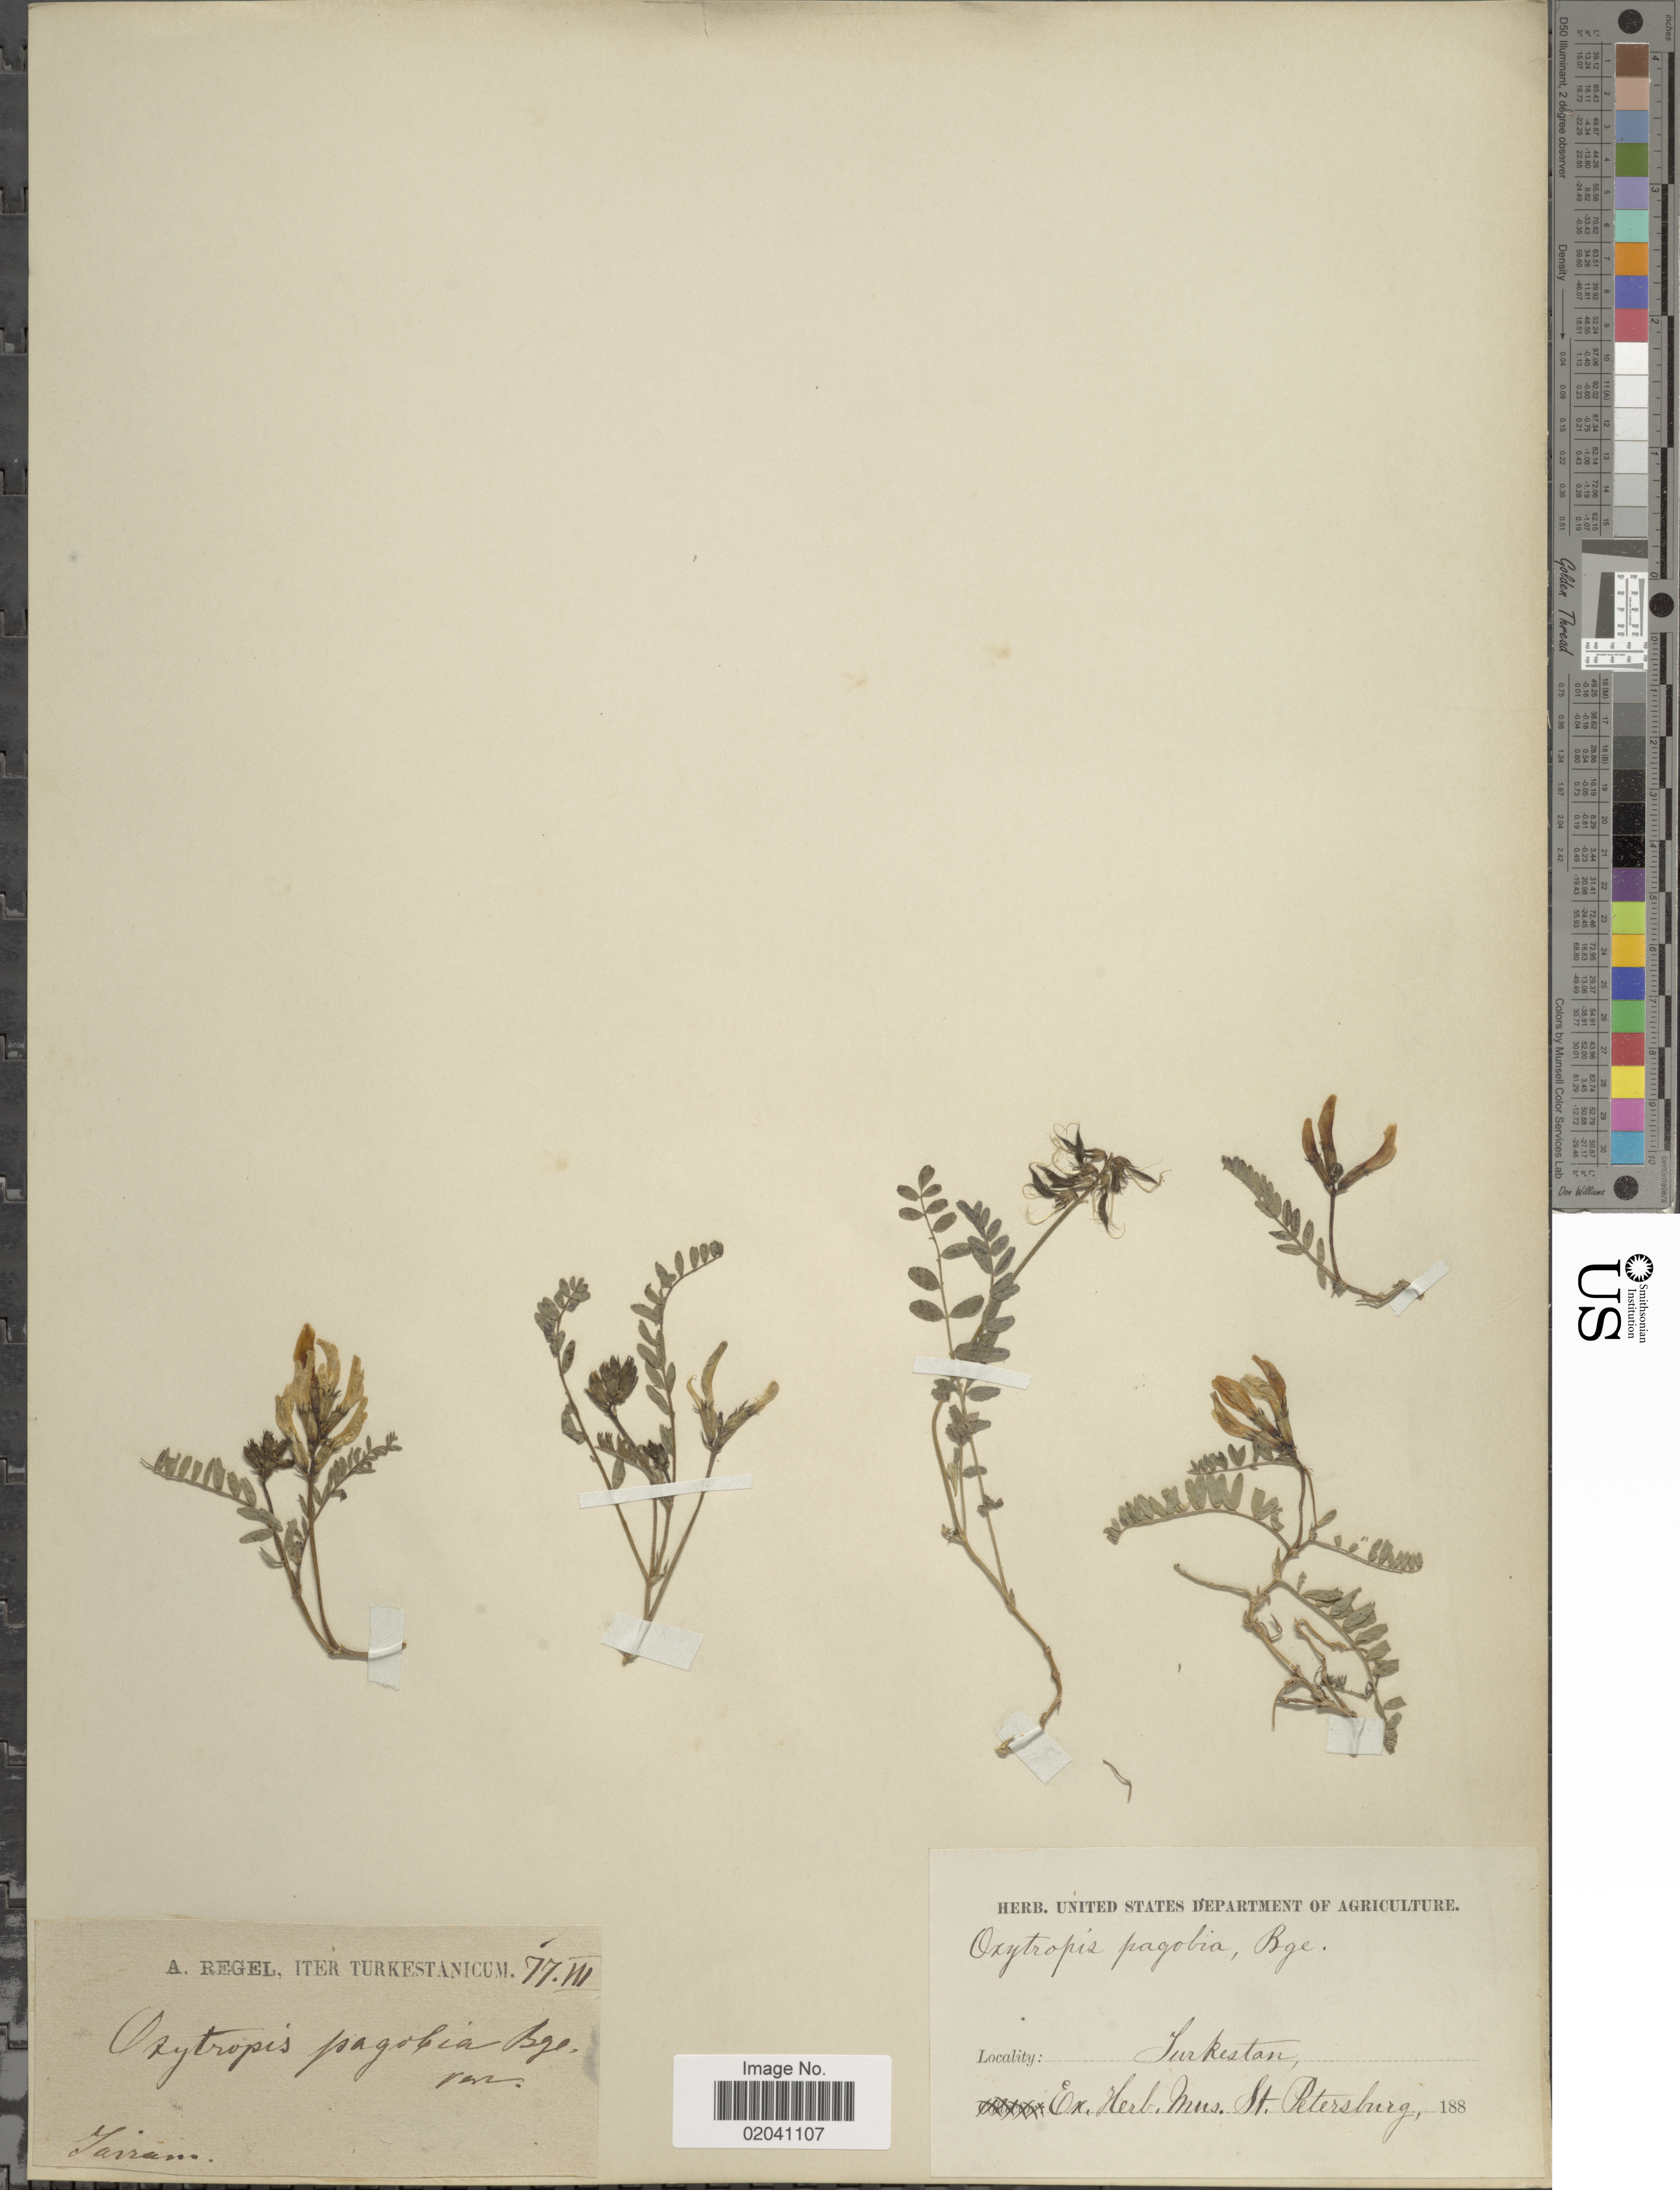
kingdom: Plantae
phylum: Tracheophyta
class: Magnoliopsida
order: Fabales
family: Fabaceae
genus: Oxytropis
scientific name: Oxytropis pagobia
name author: Bunge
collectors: A. Regel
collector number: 77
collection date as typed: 188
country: Kazakhstan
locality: Iter Turkestanicum. [illegible text]